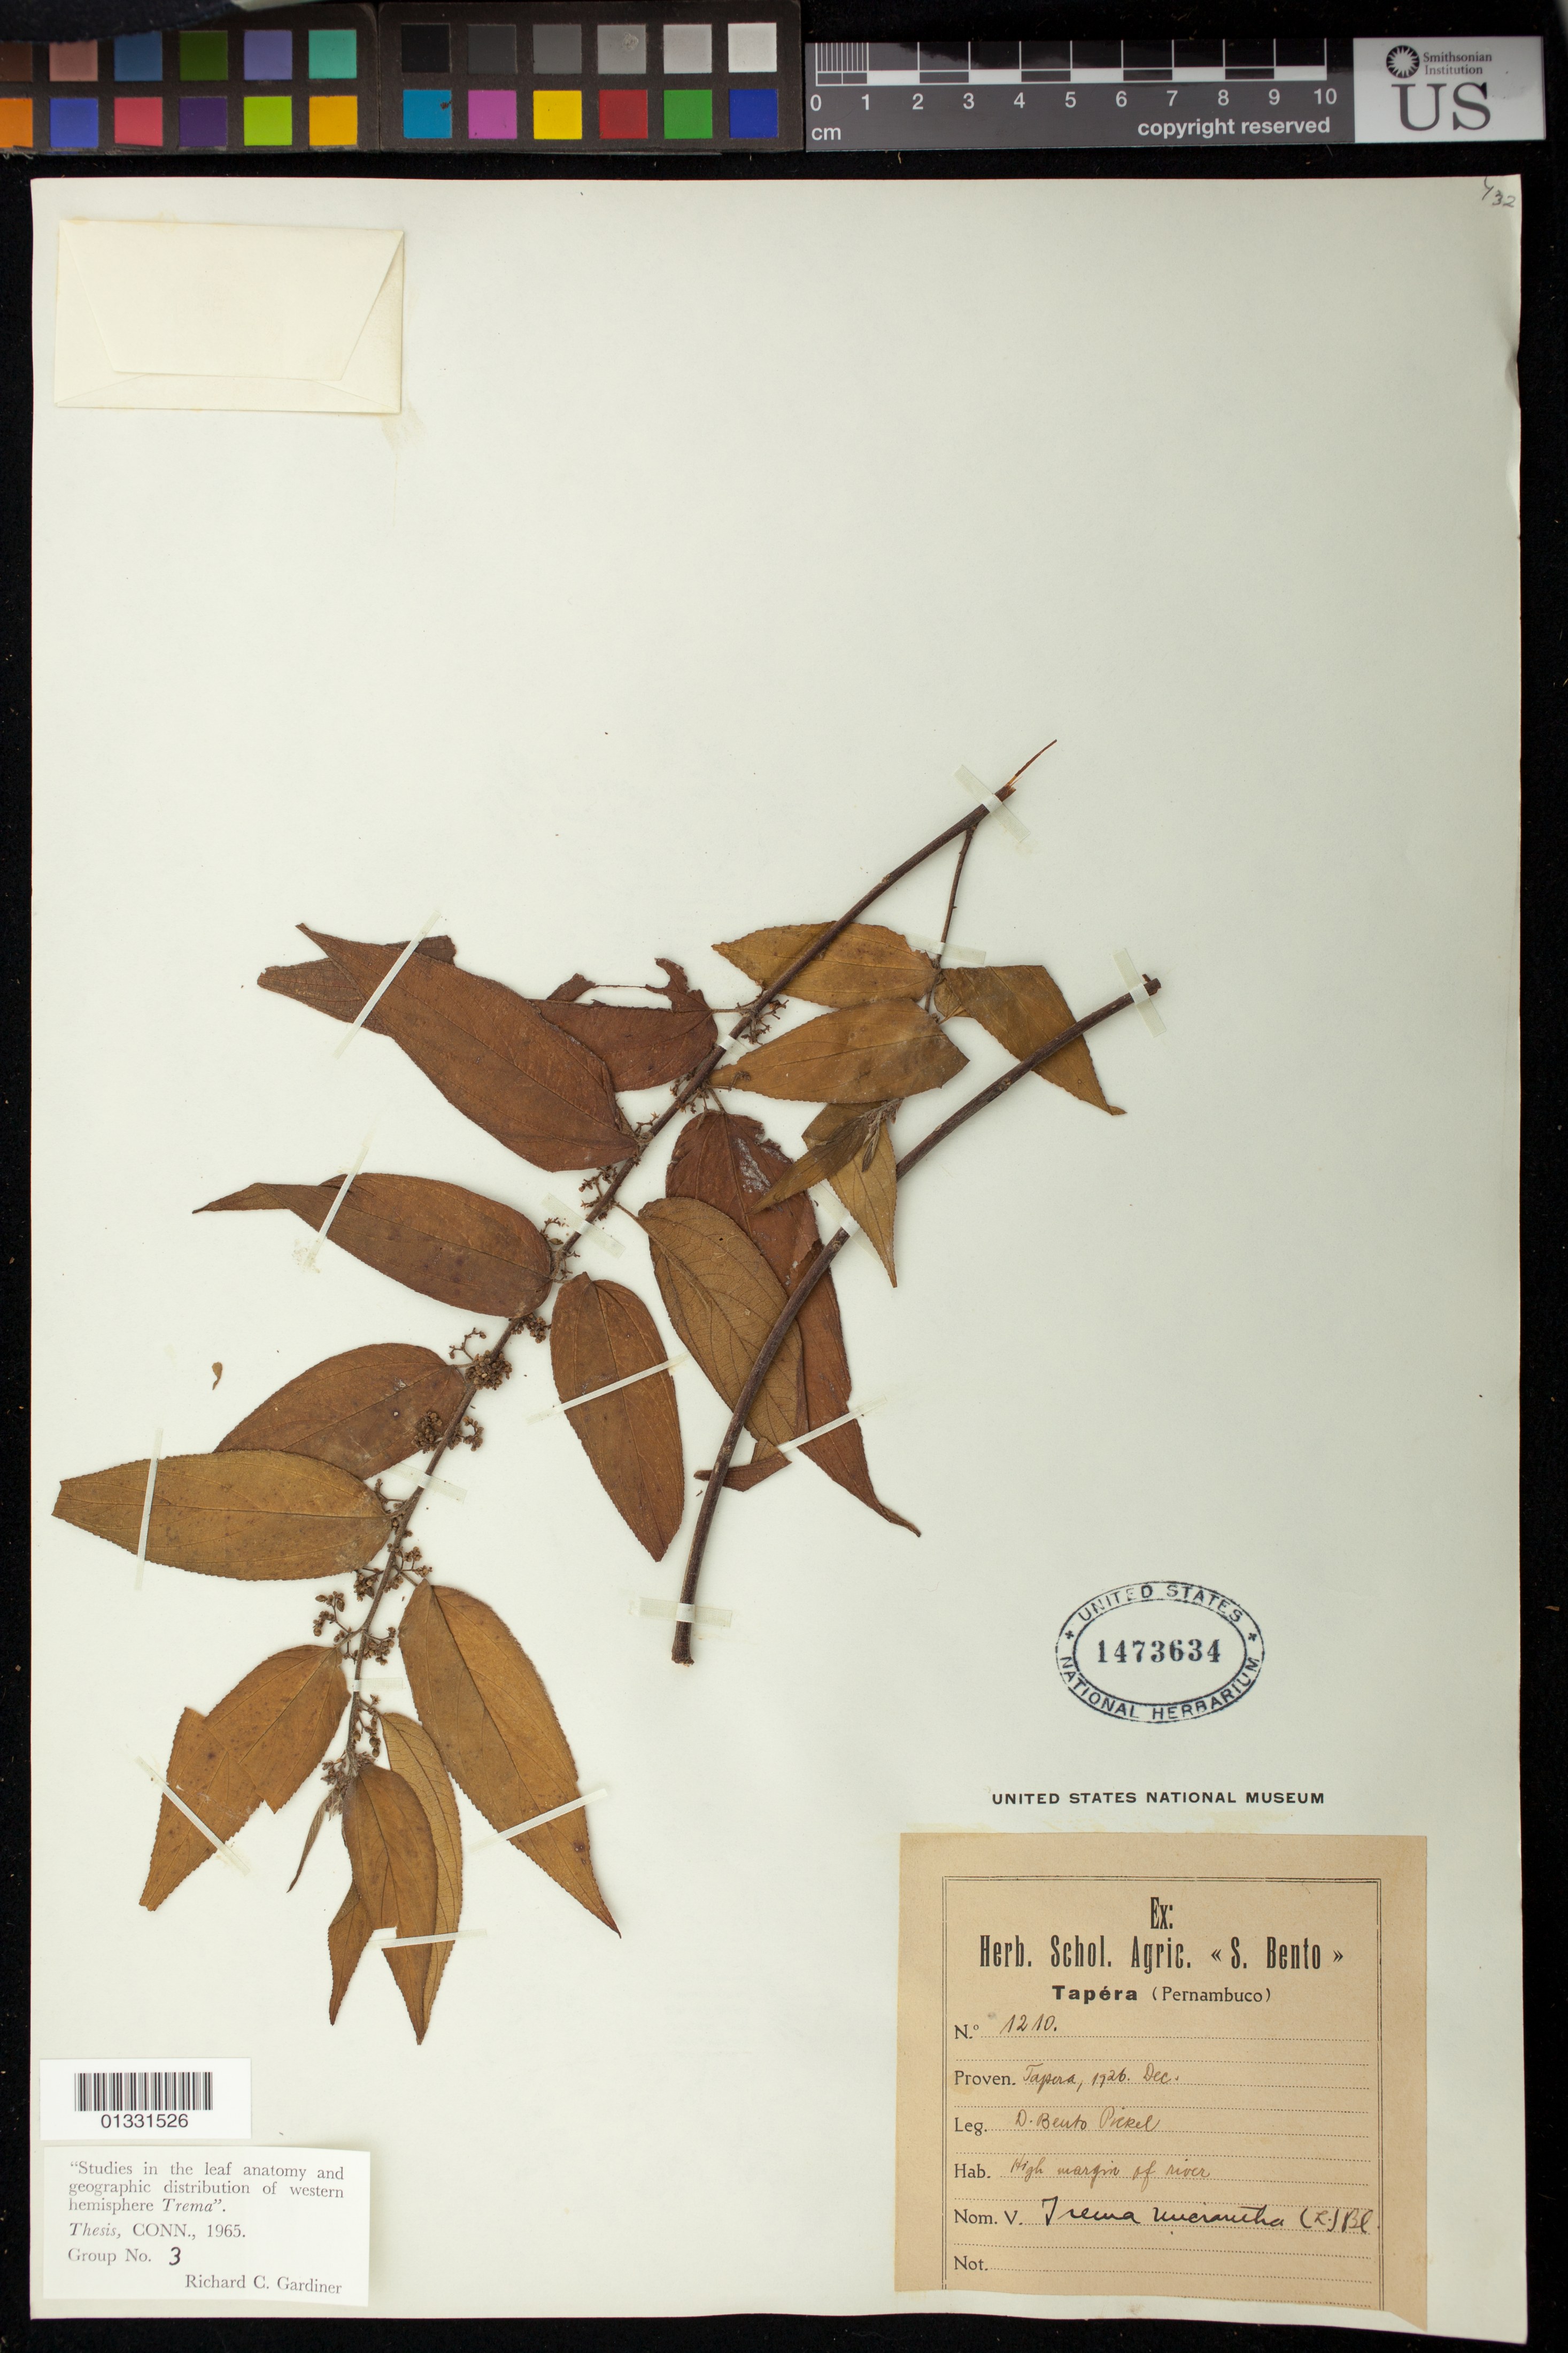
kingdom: Plantae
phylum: Tracheophyta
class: Magnoliopsida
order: Rosales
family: Cannabaceae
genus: Trema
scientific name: Trema micranthum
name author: (L.) Blume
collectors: B. J. Pickel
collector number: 1210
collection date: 1926-12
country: Brazil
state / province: Pernambuco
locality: Tapera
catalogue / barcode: US 1473634